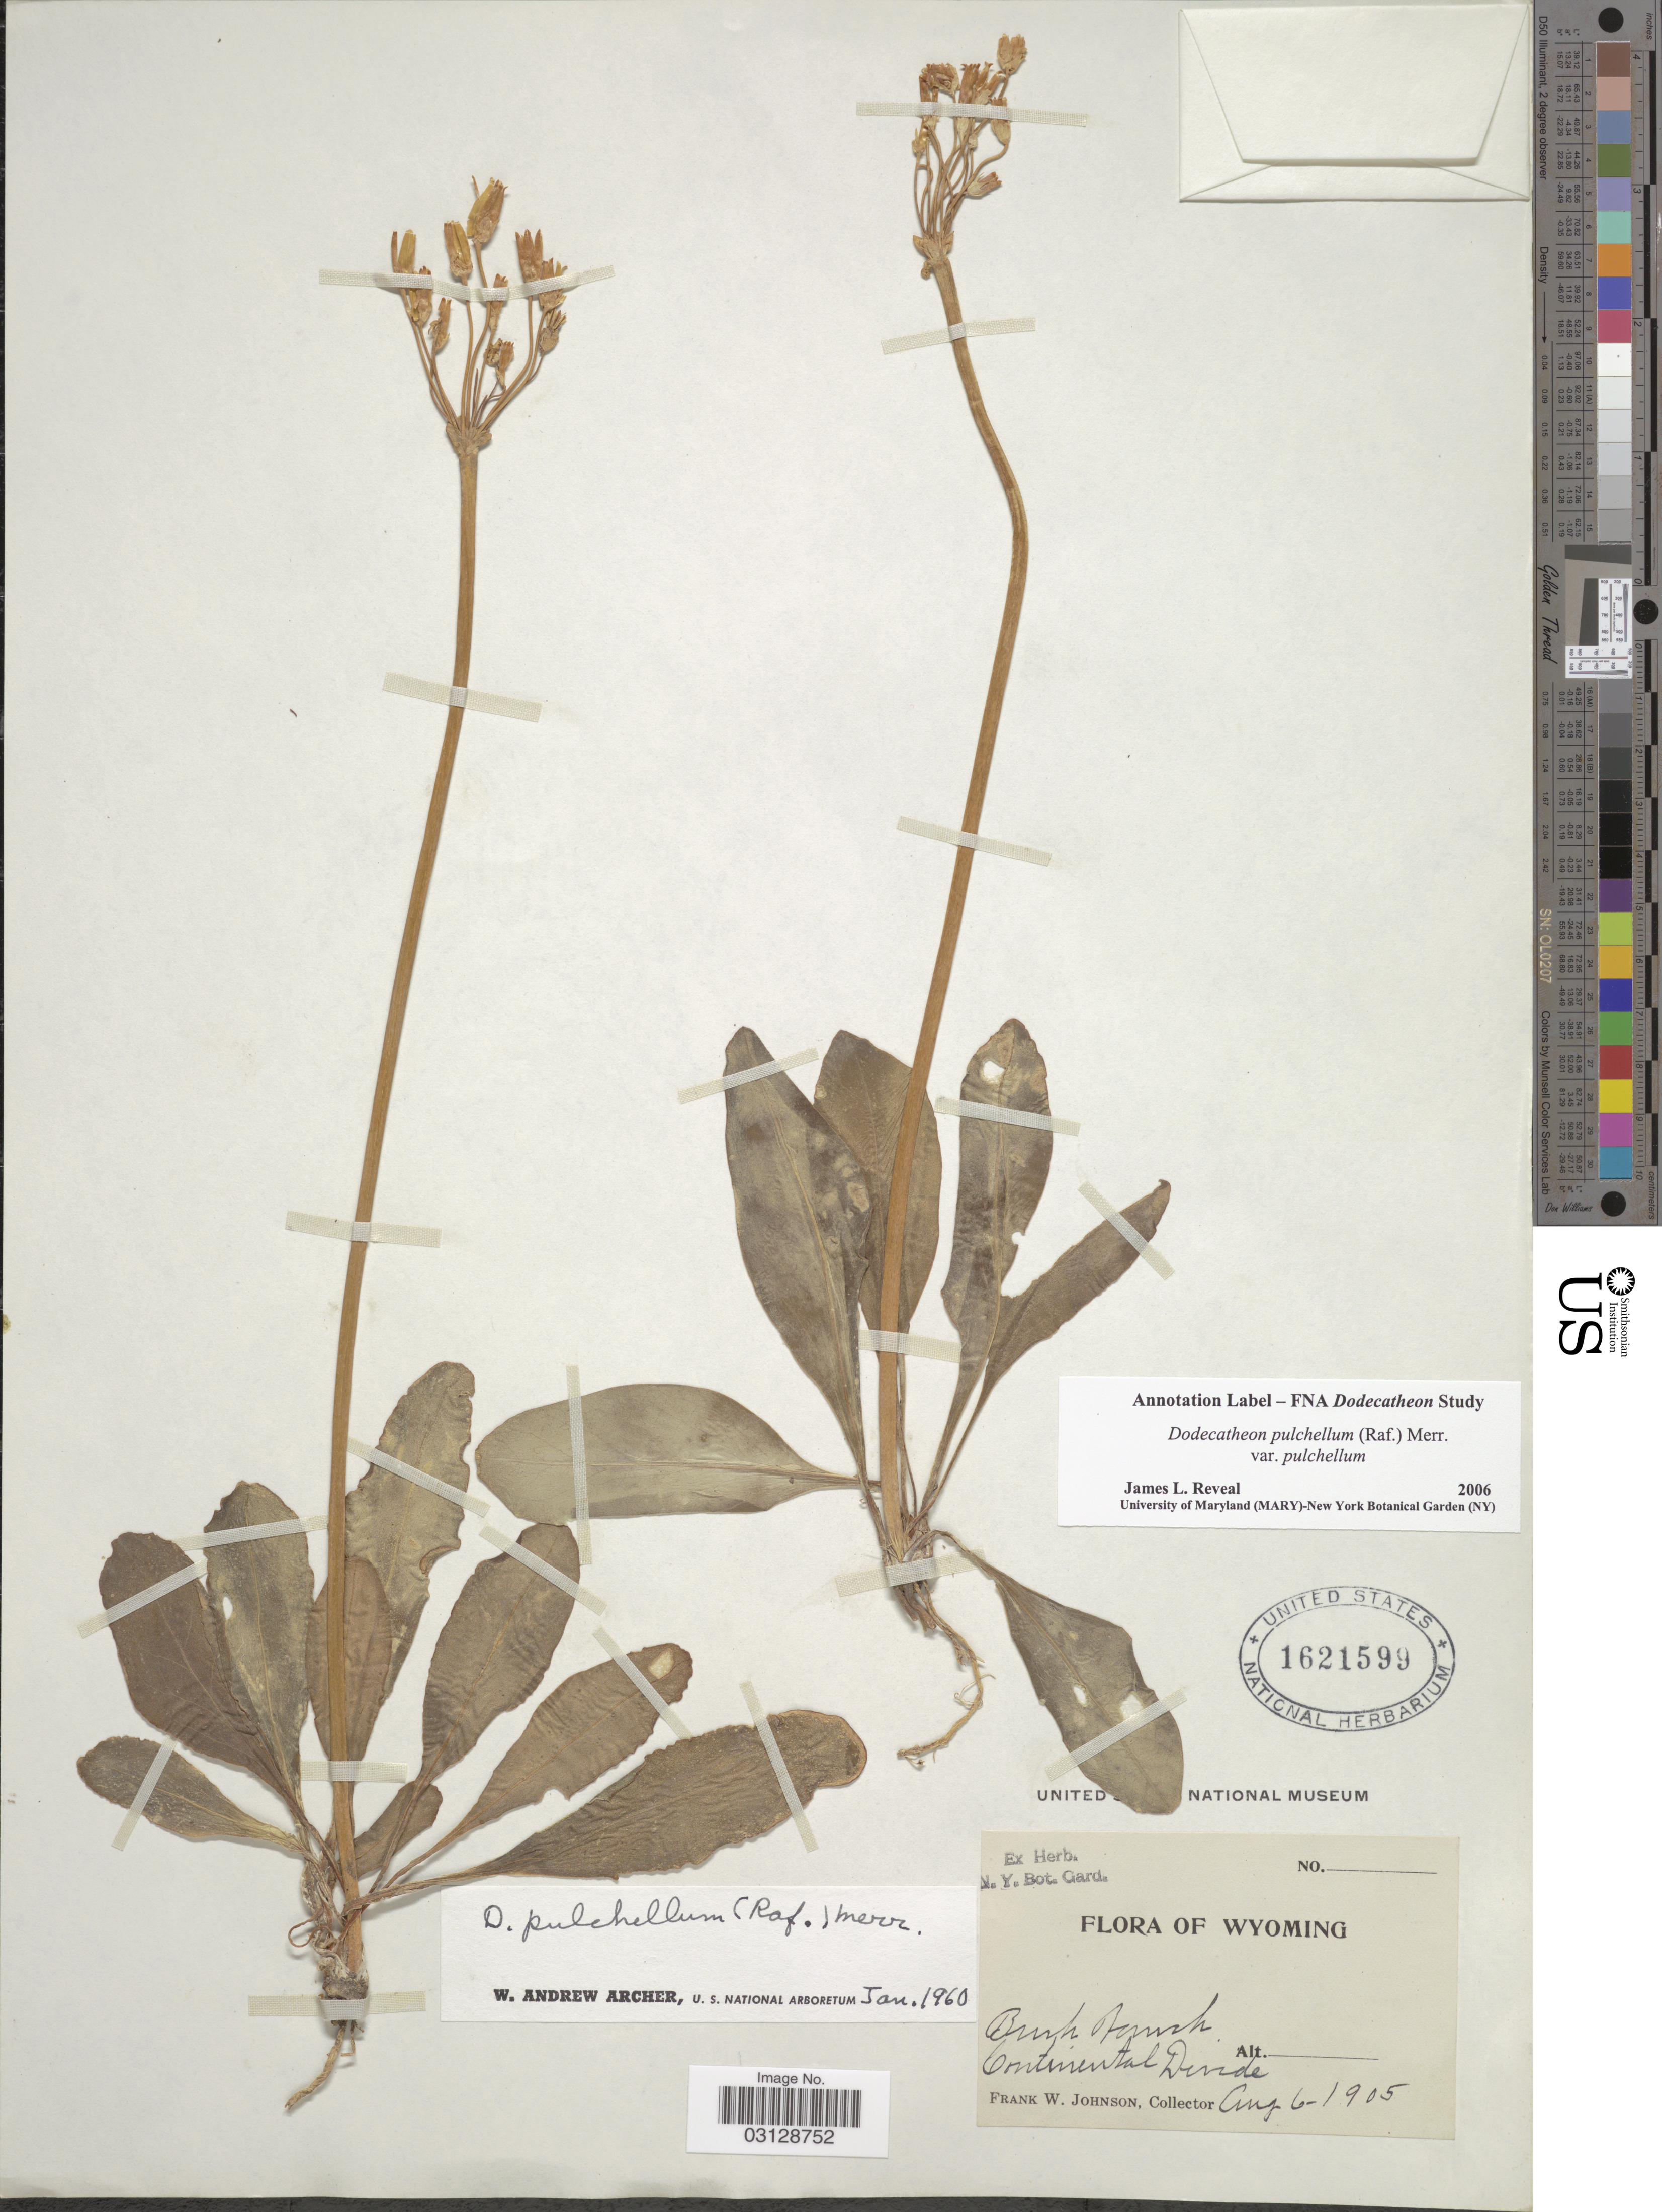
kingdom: Plantae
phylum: Tracheophyta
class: Magnoliopsida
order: Ericales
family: Primulaceae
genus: Dodecatheon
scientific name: Dodecatheon pulchellum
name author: (Raf.) Merr.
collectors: F. W. Johnson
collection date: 1905-08-06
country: United States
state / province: Wyoming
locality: Bush Ranch Continental Divide.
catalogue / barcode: US 1621599